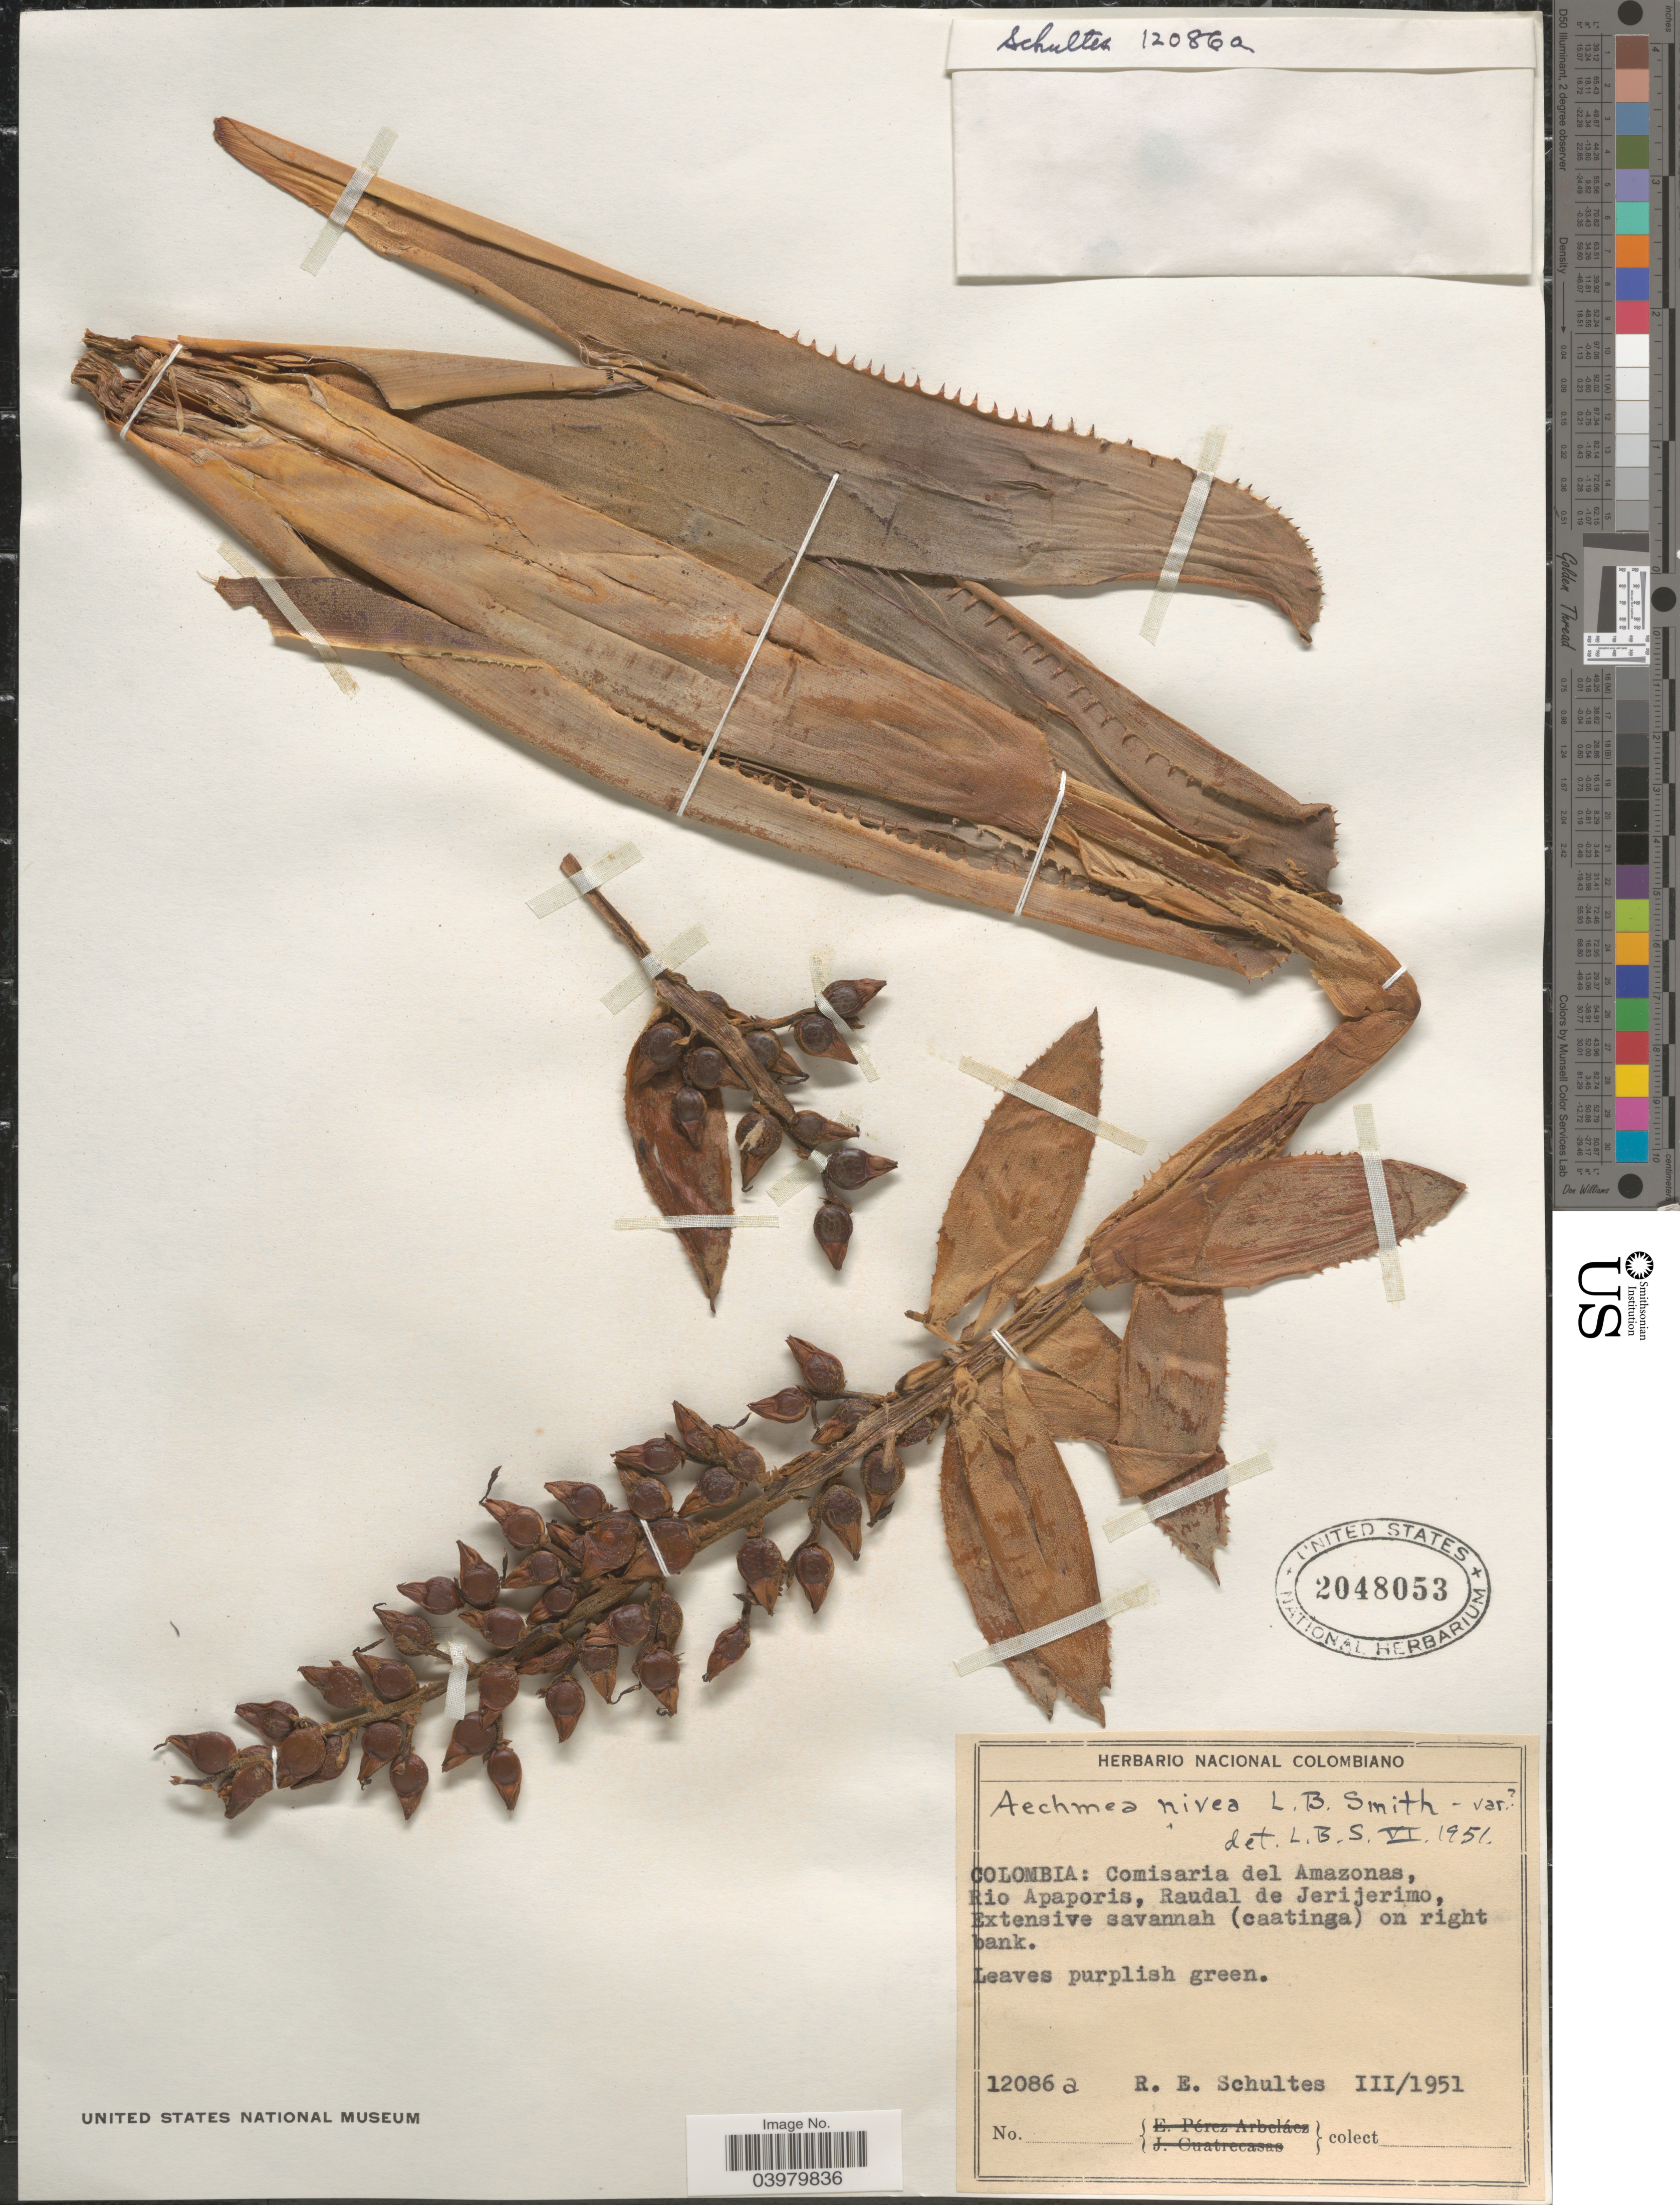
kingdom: Plantae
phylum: Tracheophyta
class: Liliopsida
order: Poales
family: Bromeliaceae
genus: Aechmea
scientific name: Aechmea nivea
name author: L.B. Sm.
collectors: R. E. Schultes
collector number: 12086a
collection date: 1951-03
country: Colombia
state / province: Amazônas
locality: Comisaria del Amazonas, Rio Apaporis, Raudal de Jerijerimo.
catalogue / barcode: US 2048053